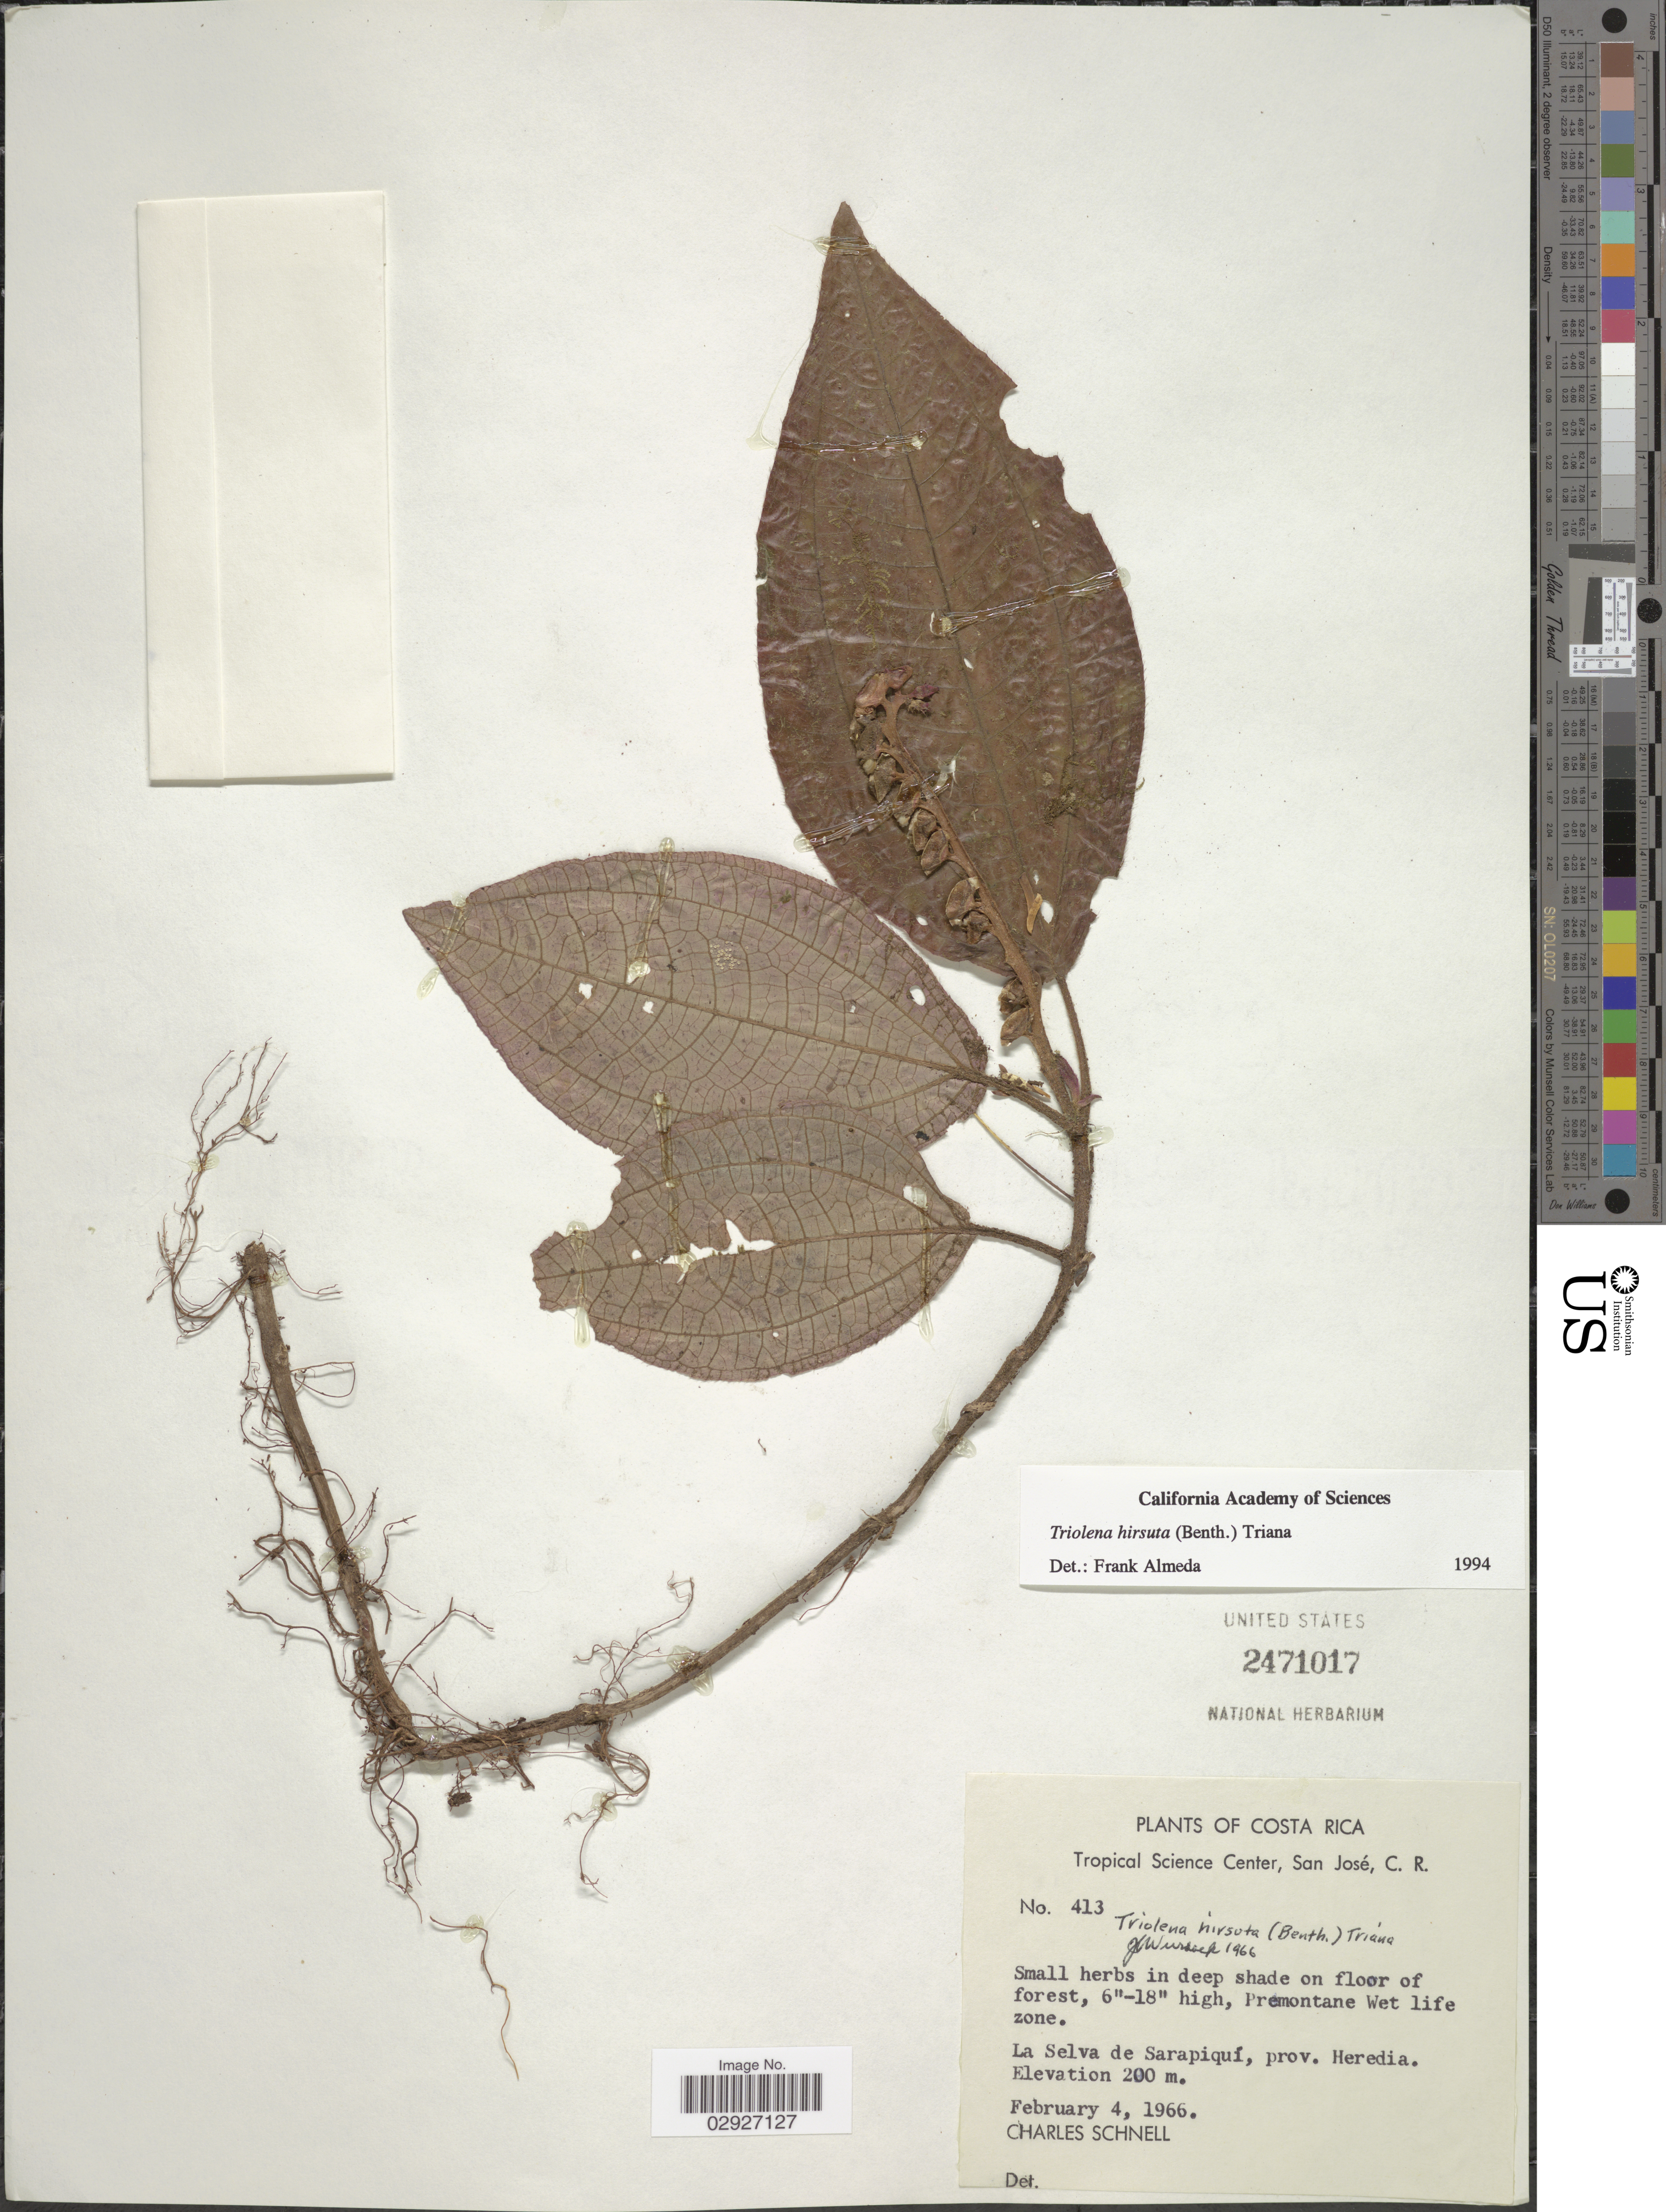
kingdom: Plantae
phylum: Tracheophyta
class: Magnoliopsida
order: Myrtales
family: Melastomataceae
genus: Triolena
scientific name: Triolena hirsuta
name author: (Benth.) Triana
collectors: C. Schnell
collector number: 413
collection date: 1966-02-04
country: Costa Rica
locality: Tropical Science Center, San José, La Selva de Sarapiquí, prov. Heredia.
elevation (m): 200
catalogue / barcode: US 2471017